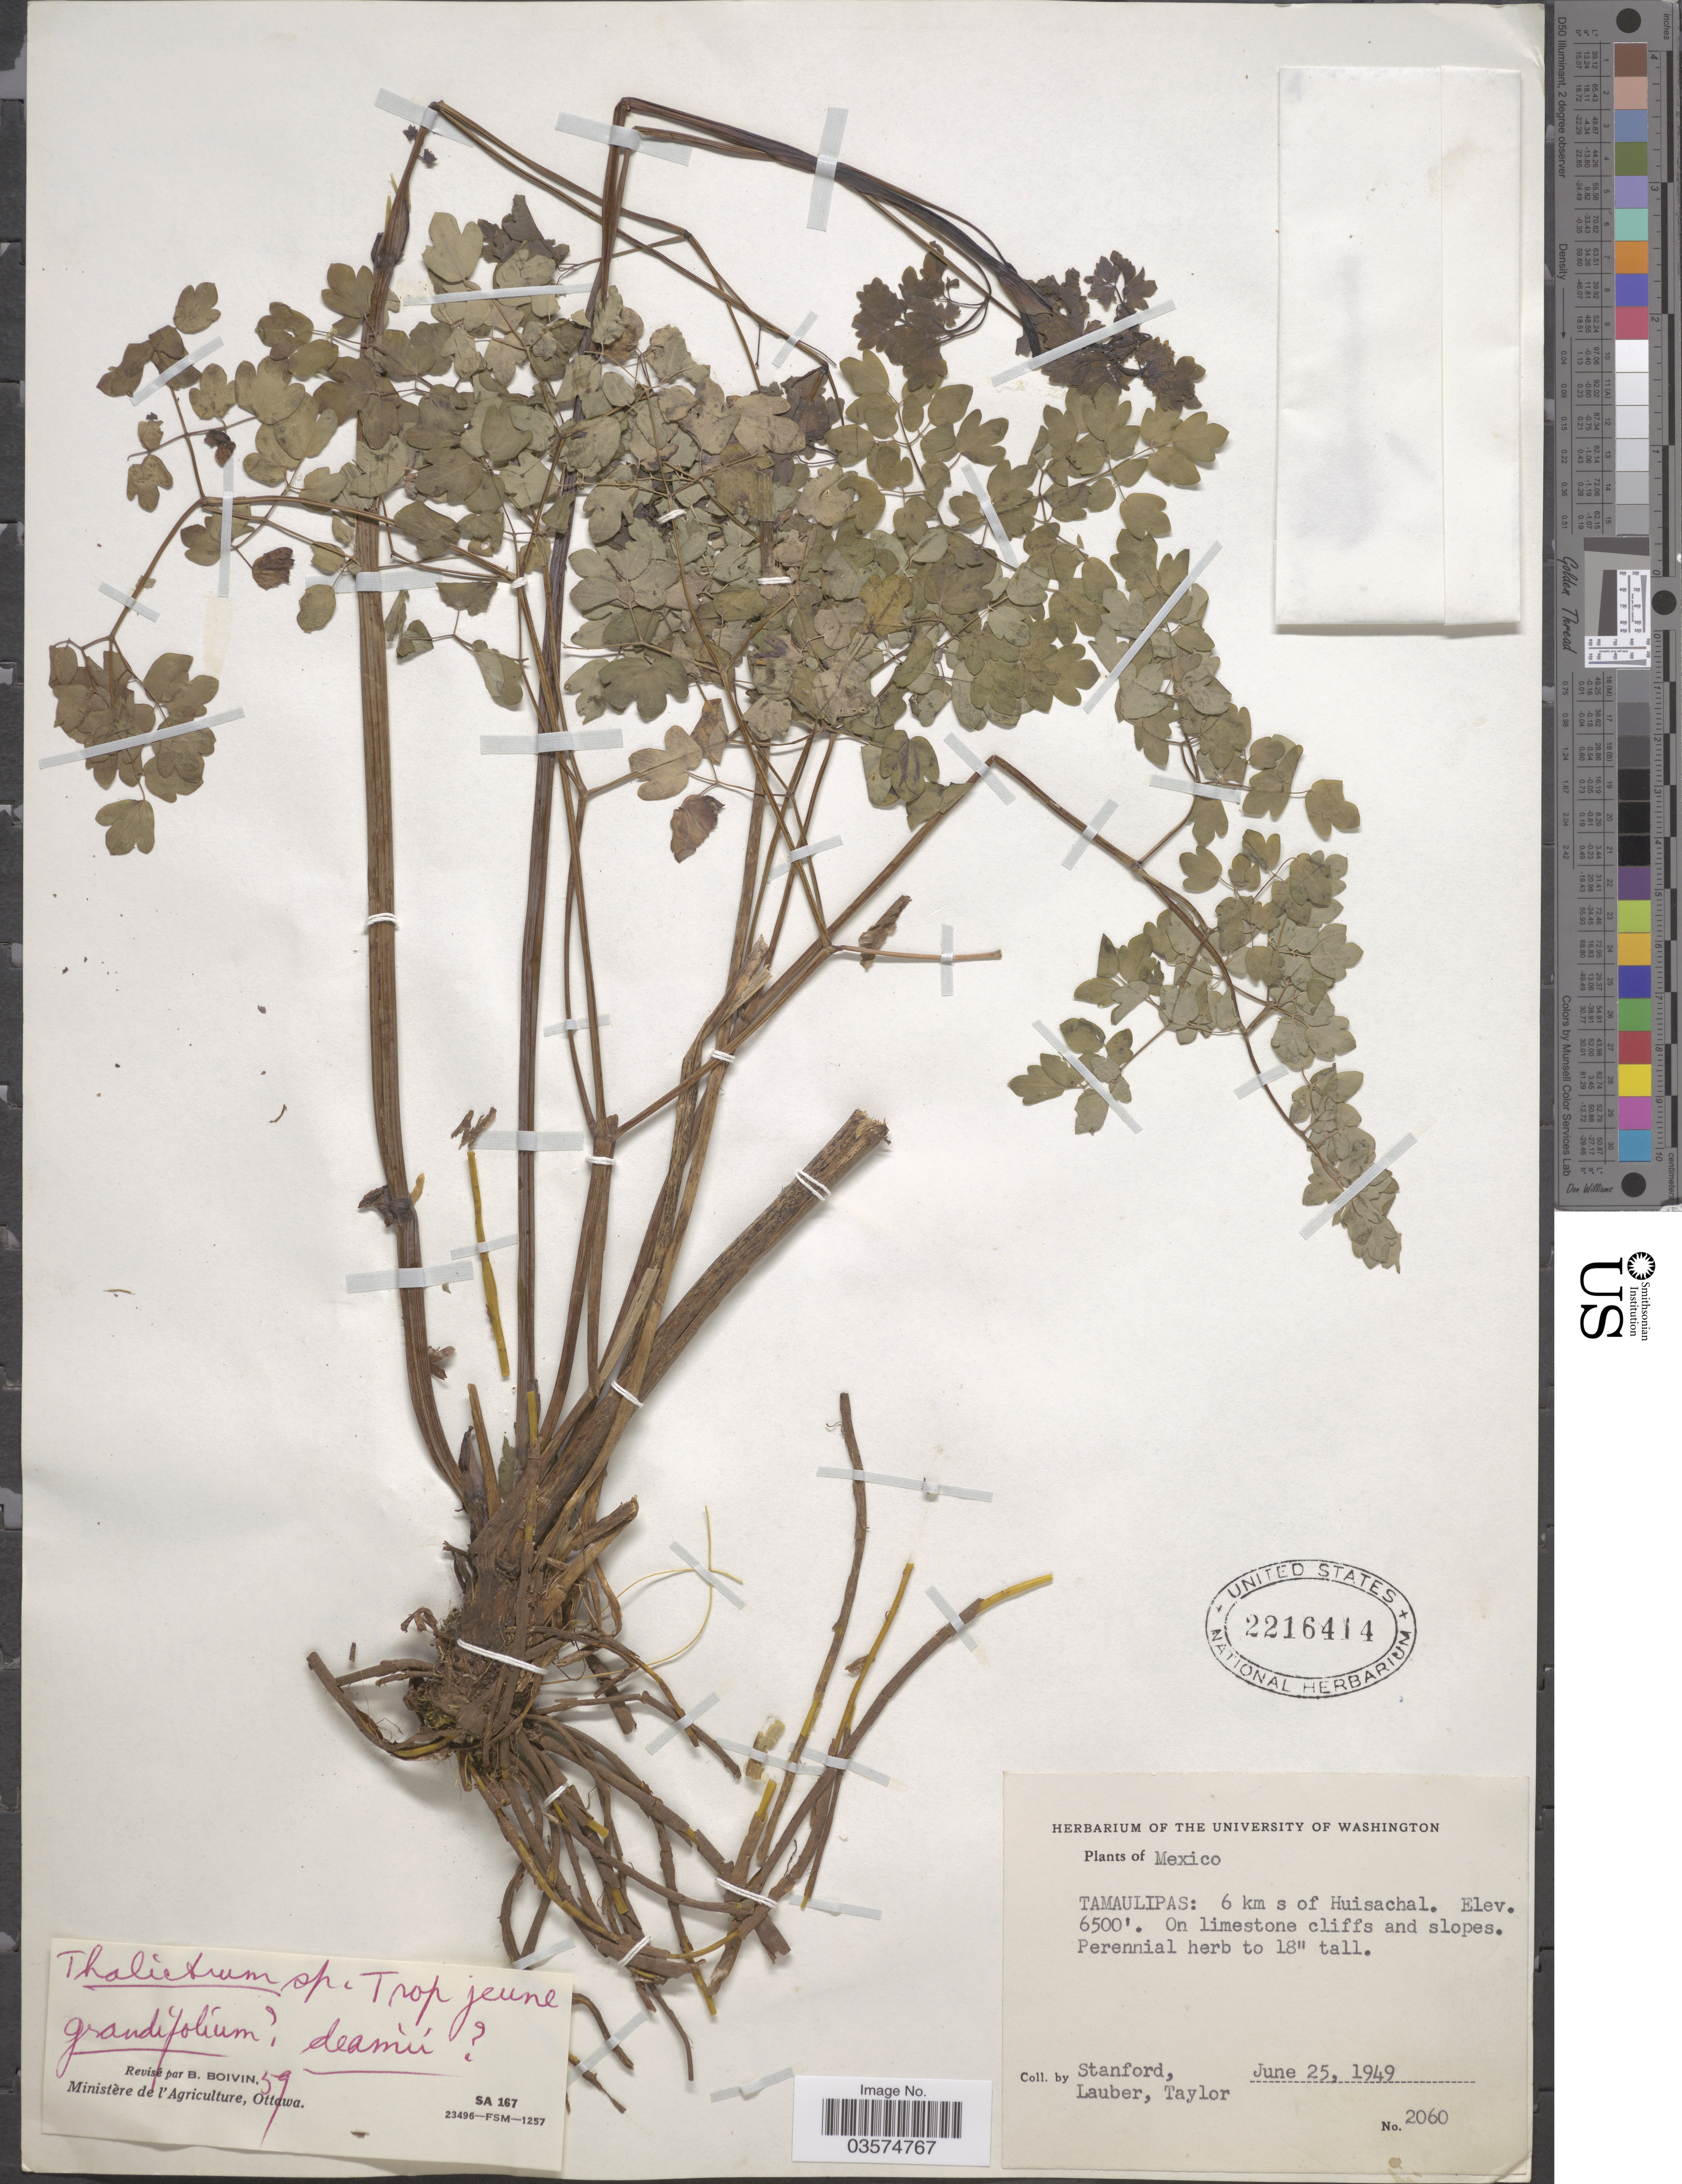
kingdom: Plantae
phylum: Tracheophyta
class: Magnoliopsida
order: Ranunculales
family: Ranunculaceae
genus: Thalictrum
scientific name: Thalictrum grandifolium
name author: S. Watson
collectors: -. Stanford, Lauber, -- & -- Taylor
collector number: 2060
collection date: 1949-06-25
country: Mexico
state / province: Tamaulipas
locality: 6 km s of Huisachal.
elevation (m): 1981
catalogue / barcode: US 2216414